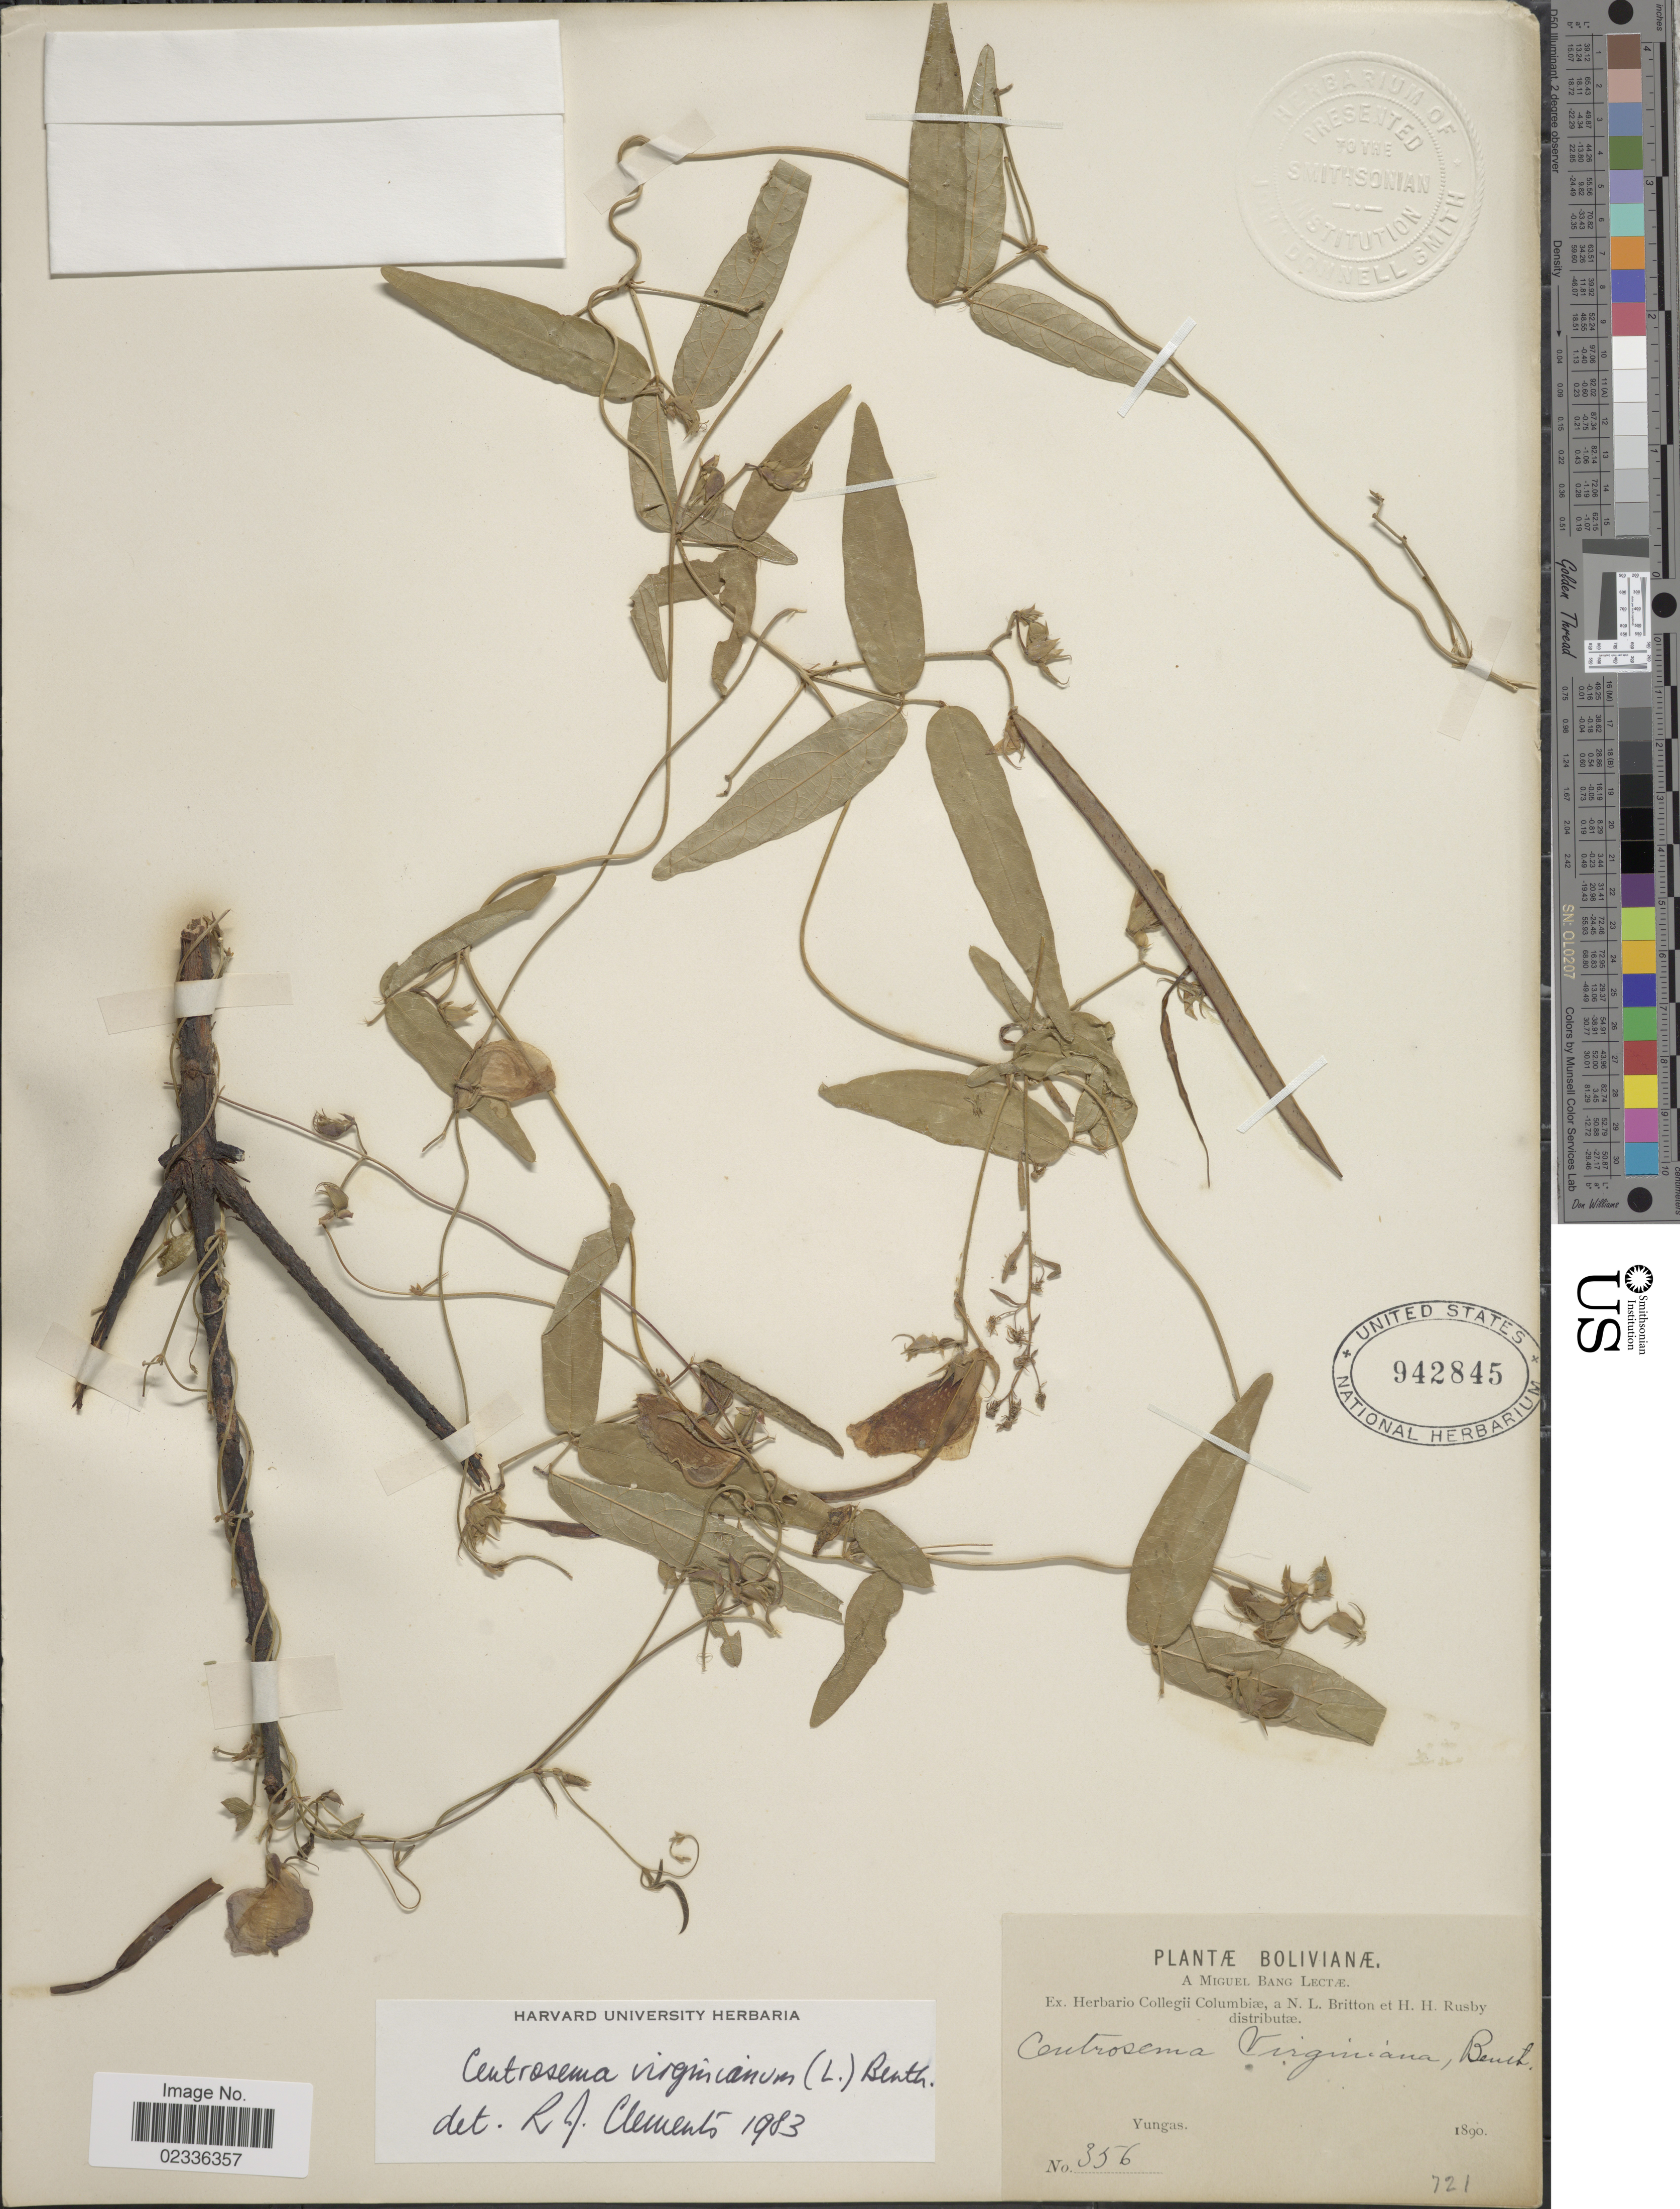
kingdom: Plantae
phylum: Tracheophyta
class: Magnoliopsida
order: Fabales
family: Fabaceae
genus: Centrosema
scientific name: Centrosema virginianum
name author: (L.) Benth.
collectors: M. Bang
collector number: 356/721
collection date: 1890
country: Bolivia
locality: Yungas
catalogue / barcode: US 942845